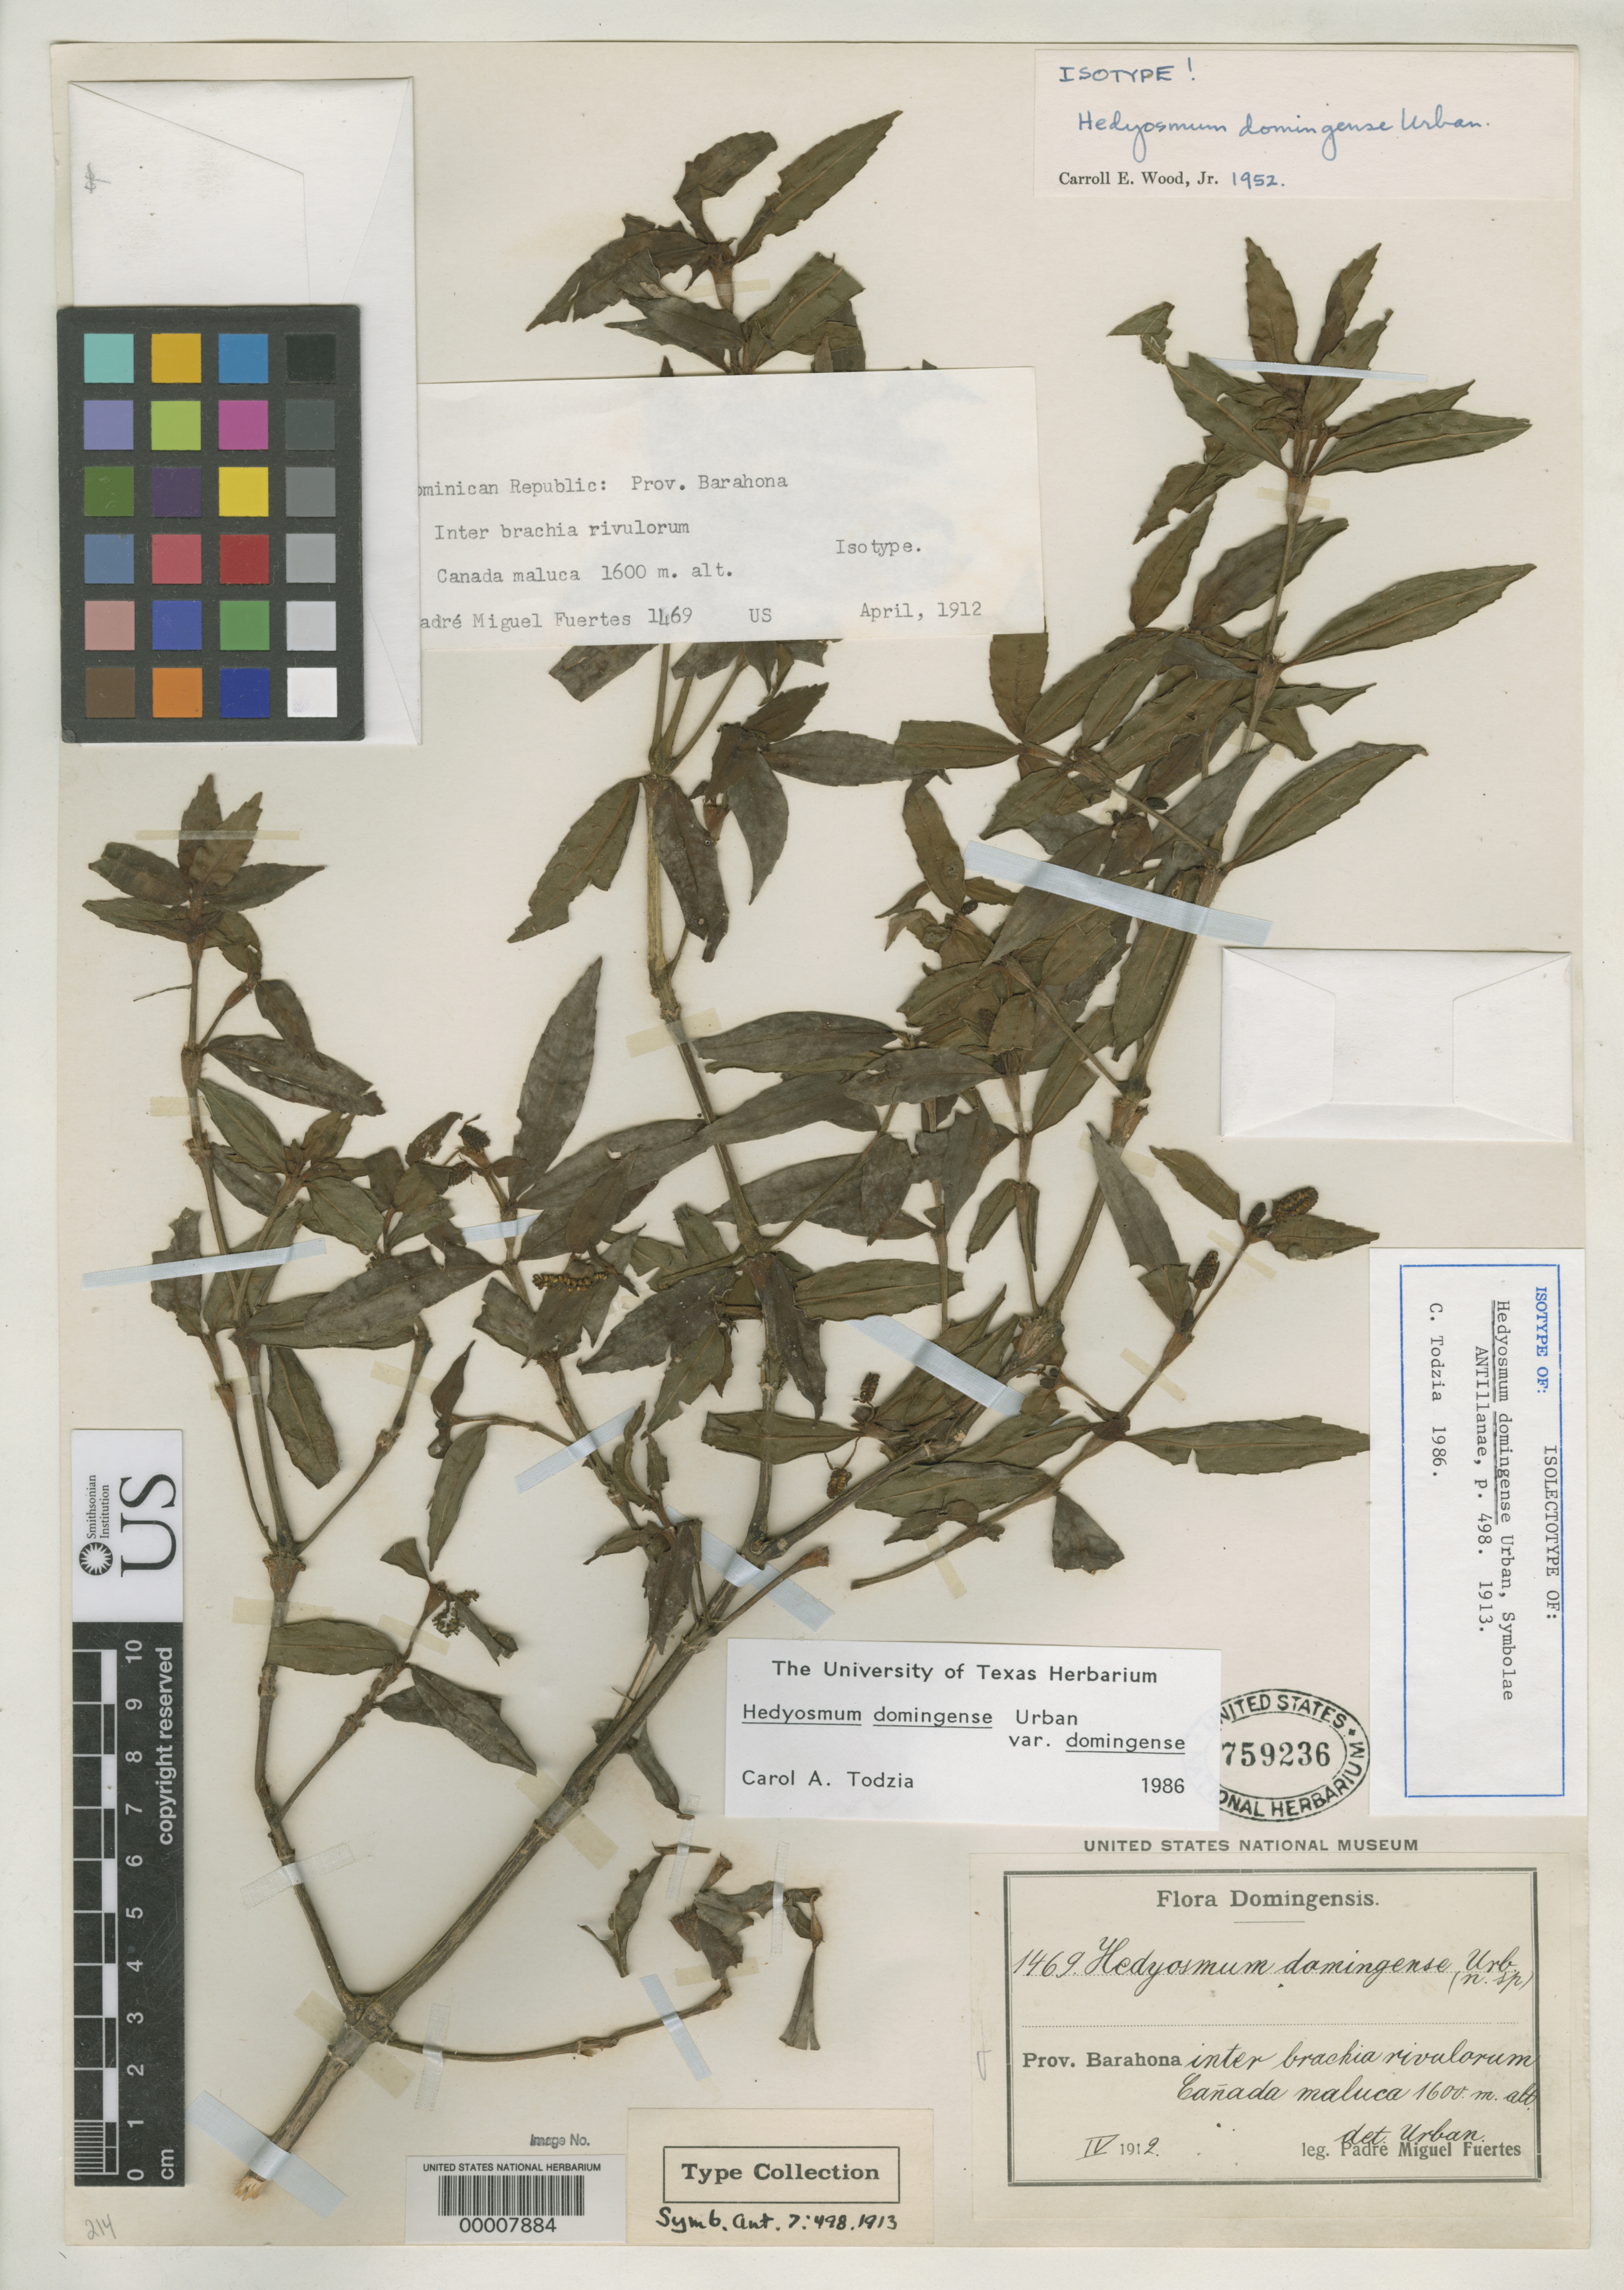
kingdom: Plantae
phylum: Tracheophyta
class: Magnoliopsida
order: Chloranthales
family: Chloranthaceae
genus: Hedyosmum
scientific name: Hedyosmum domingense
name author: Urb.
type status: Isotype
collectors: M. D. Fuertes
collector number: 1469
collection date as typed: Apr 1912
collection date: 1912-04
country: Dominican Republic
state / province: Barahona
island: Hispaniola Island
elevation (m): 1600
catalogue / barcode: US 759236